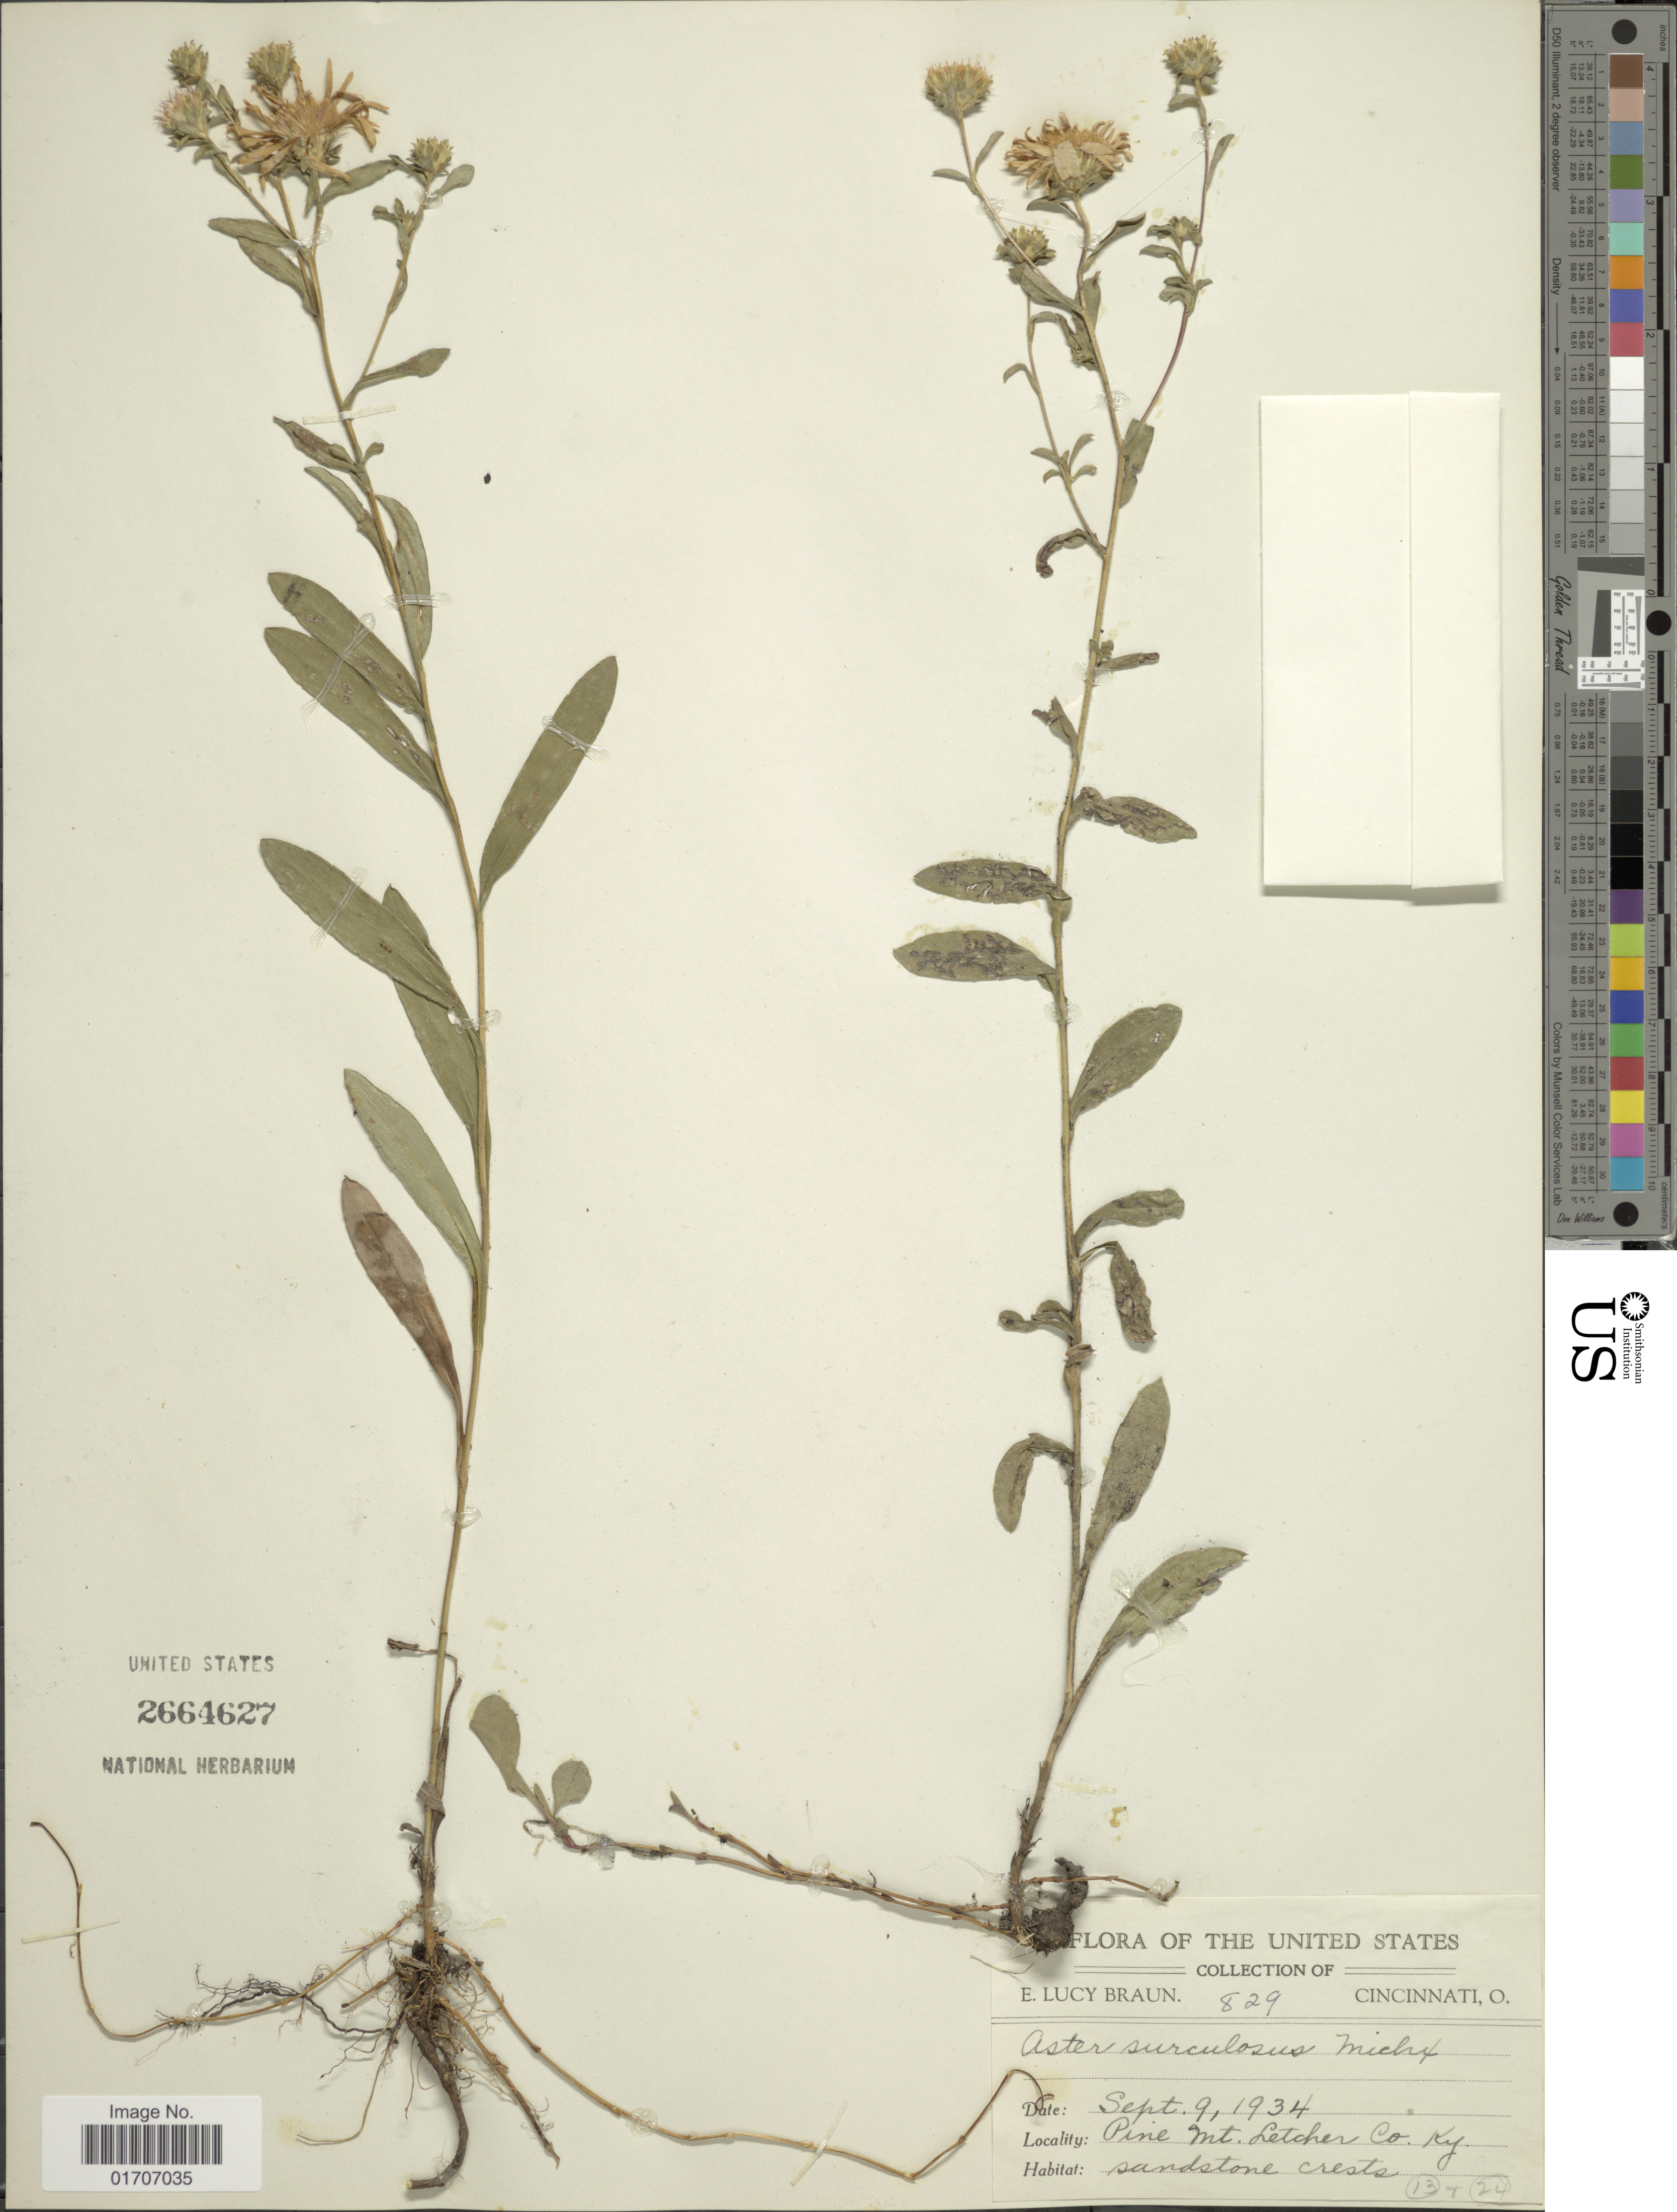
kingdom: Plantae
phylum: Tracheophyta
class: Magnoliopsida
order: Asterales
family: Asteraceae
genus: Eurybia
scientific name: Eurybia surculosa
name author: (Michx.) G.L. Nesom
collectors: E. L. Braun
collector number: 829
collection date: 1934-09-09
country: United States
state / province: Kentucky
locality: Pine Mt. Letcher Co. Ky.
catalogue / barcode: US 2664627